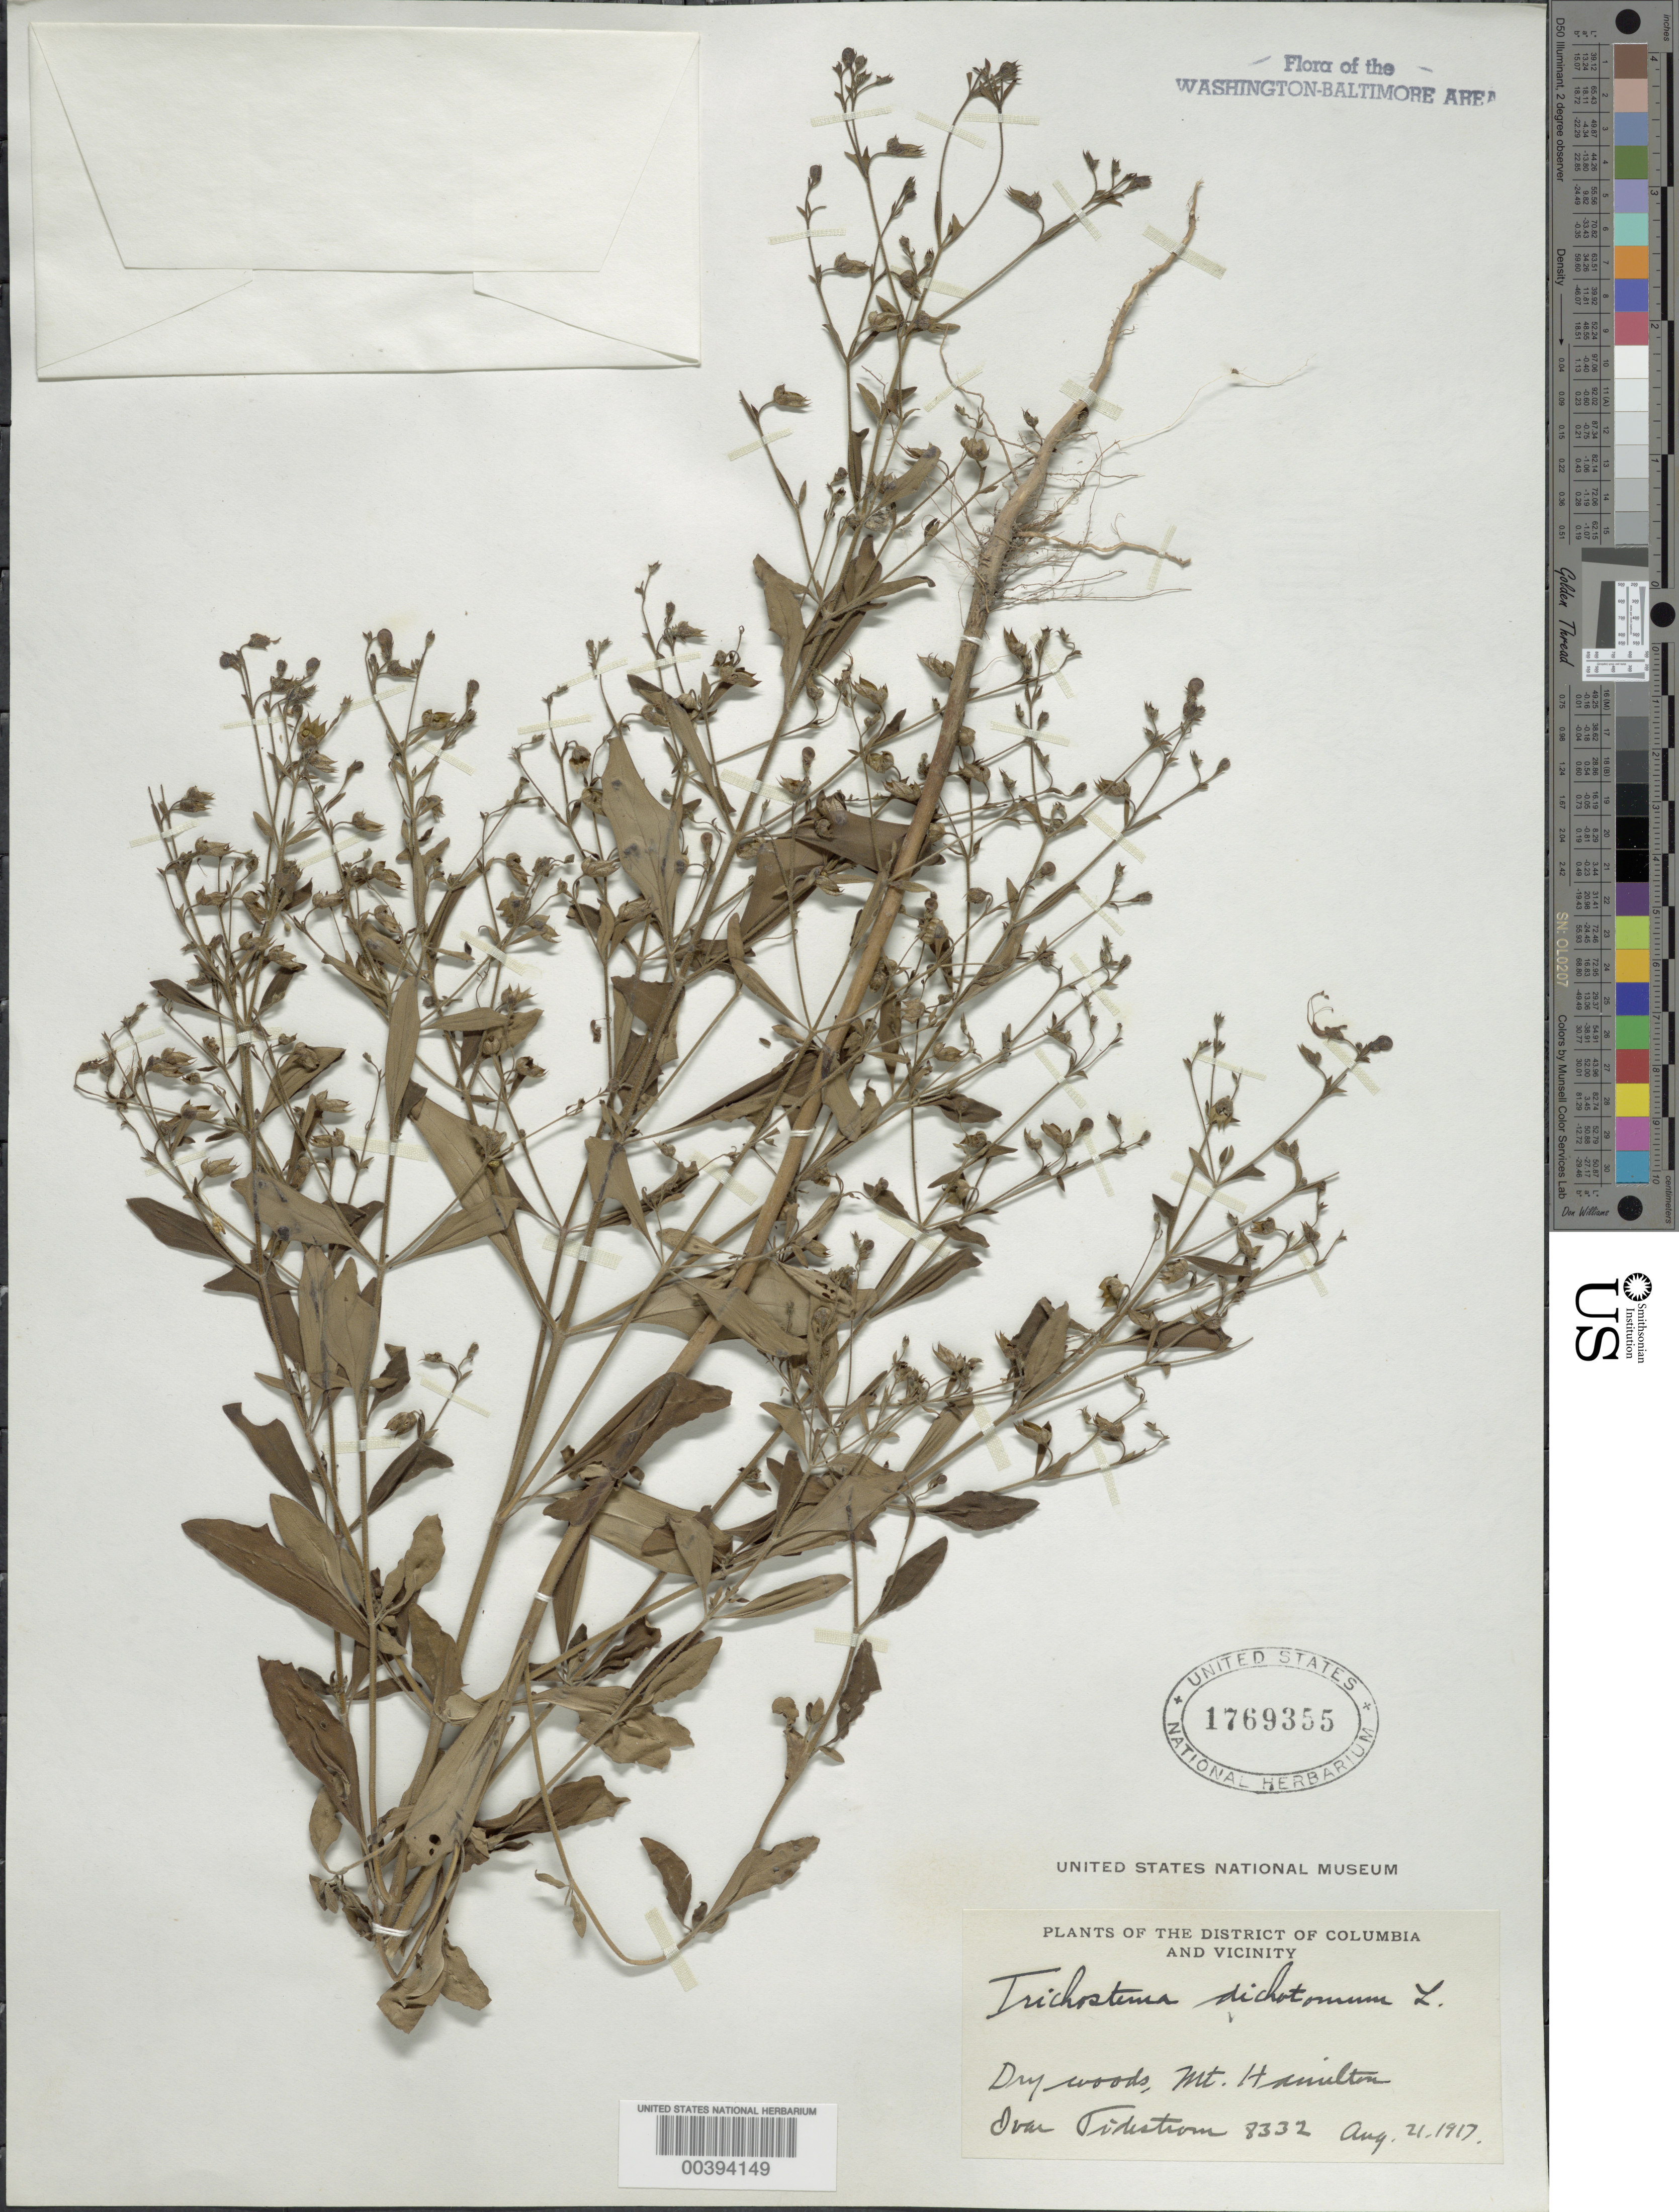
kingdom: Plantae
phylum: Tracheophyta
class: Magnoliopsida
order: Lamiales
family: Lamiaceae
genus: Trichostema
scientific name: Trichostema dichotomum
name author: L.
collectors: I. F. Tidestrom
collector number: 8332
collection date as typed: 21 Aug 1917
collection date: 1917-08-21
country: United States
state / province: District of Columbia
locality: Mt. Hamilton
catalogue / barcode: US 1769355